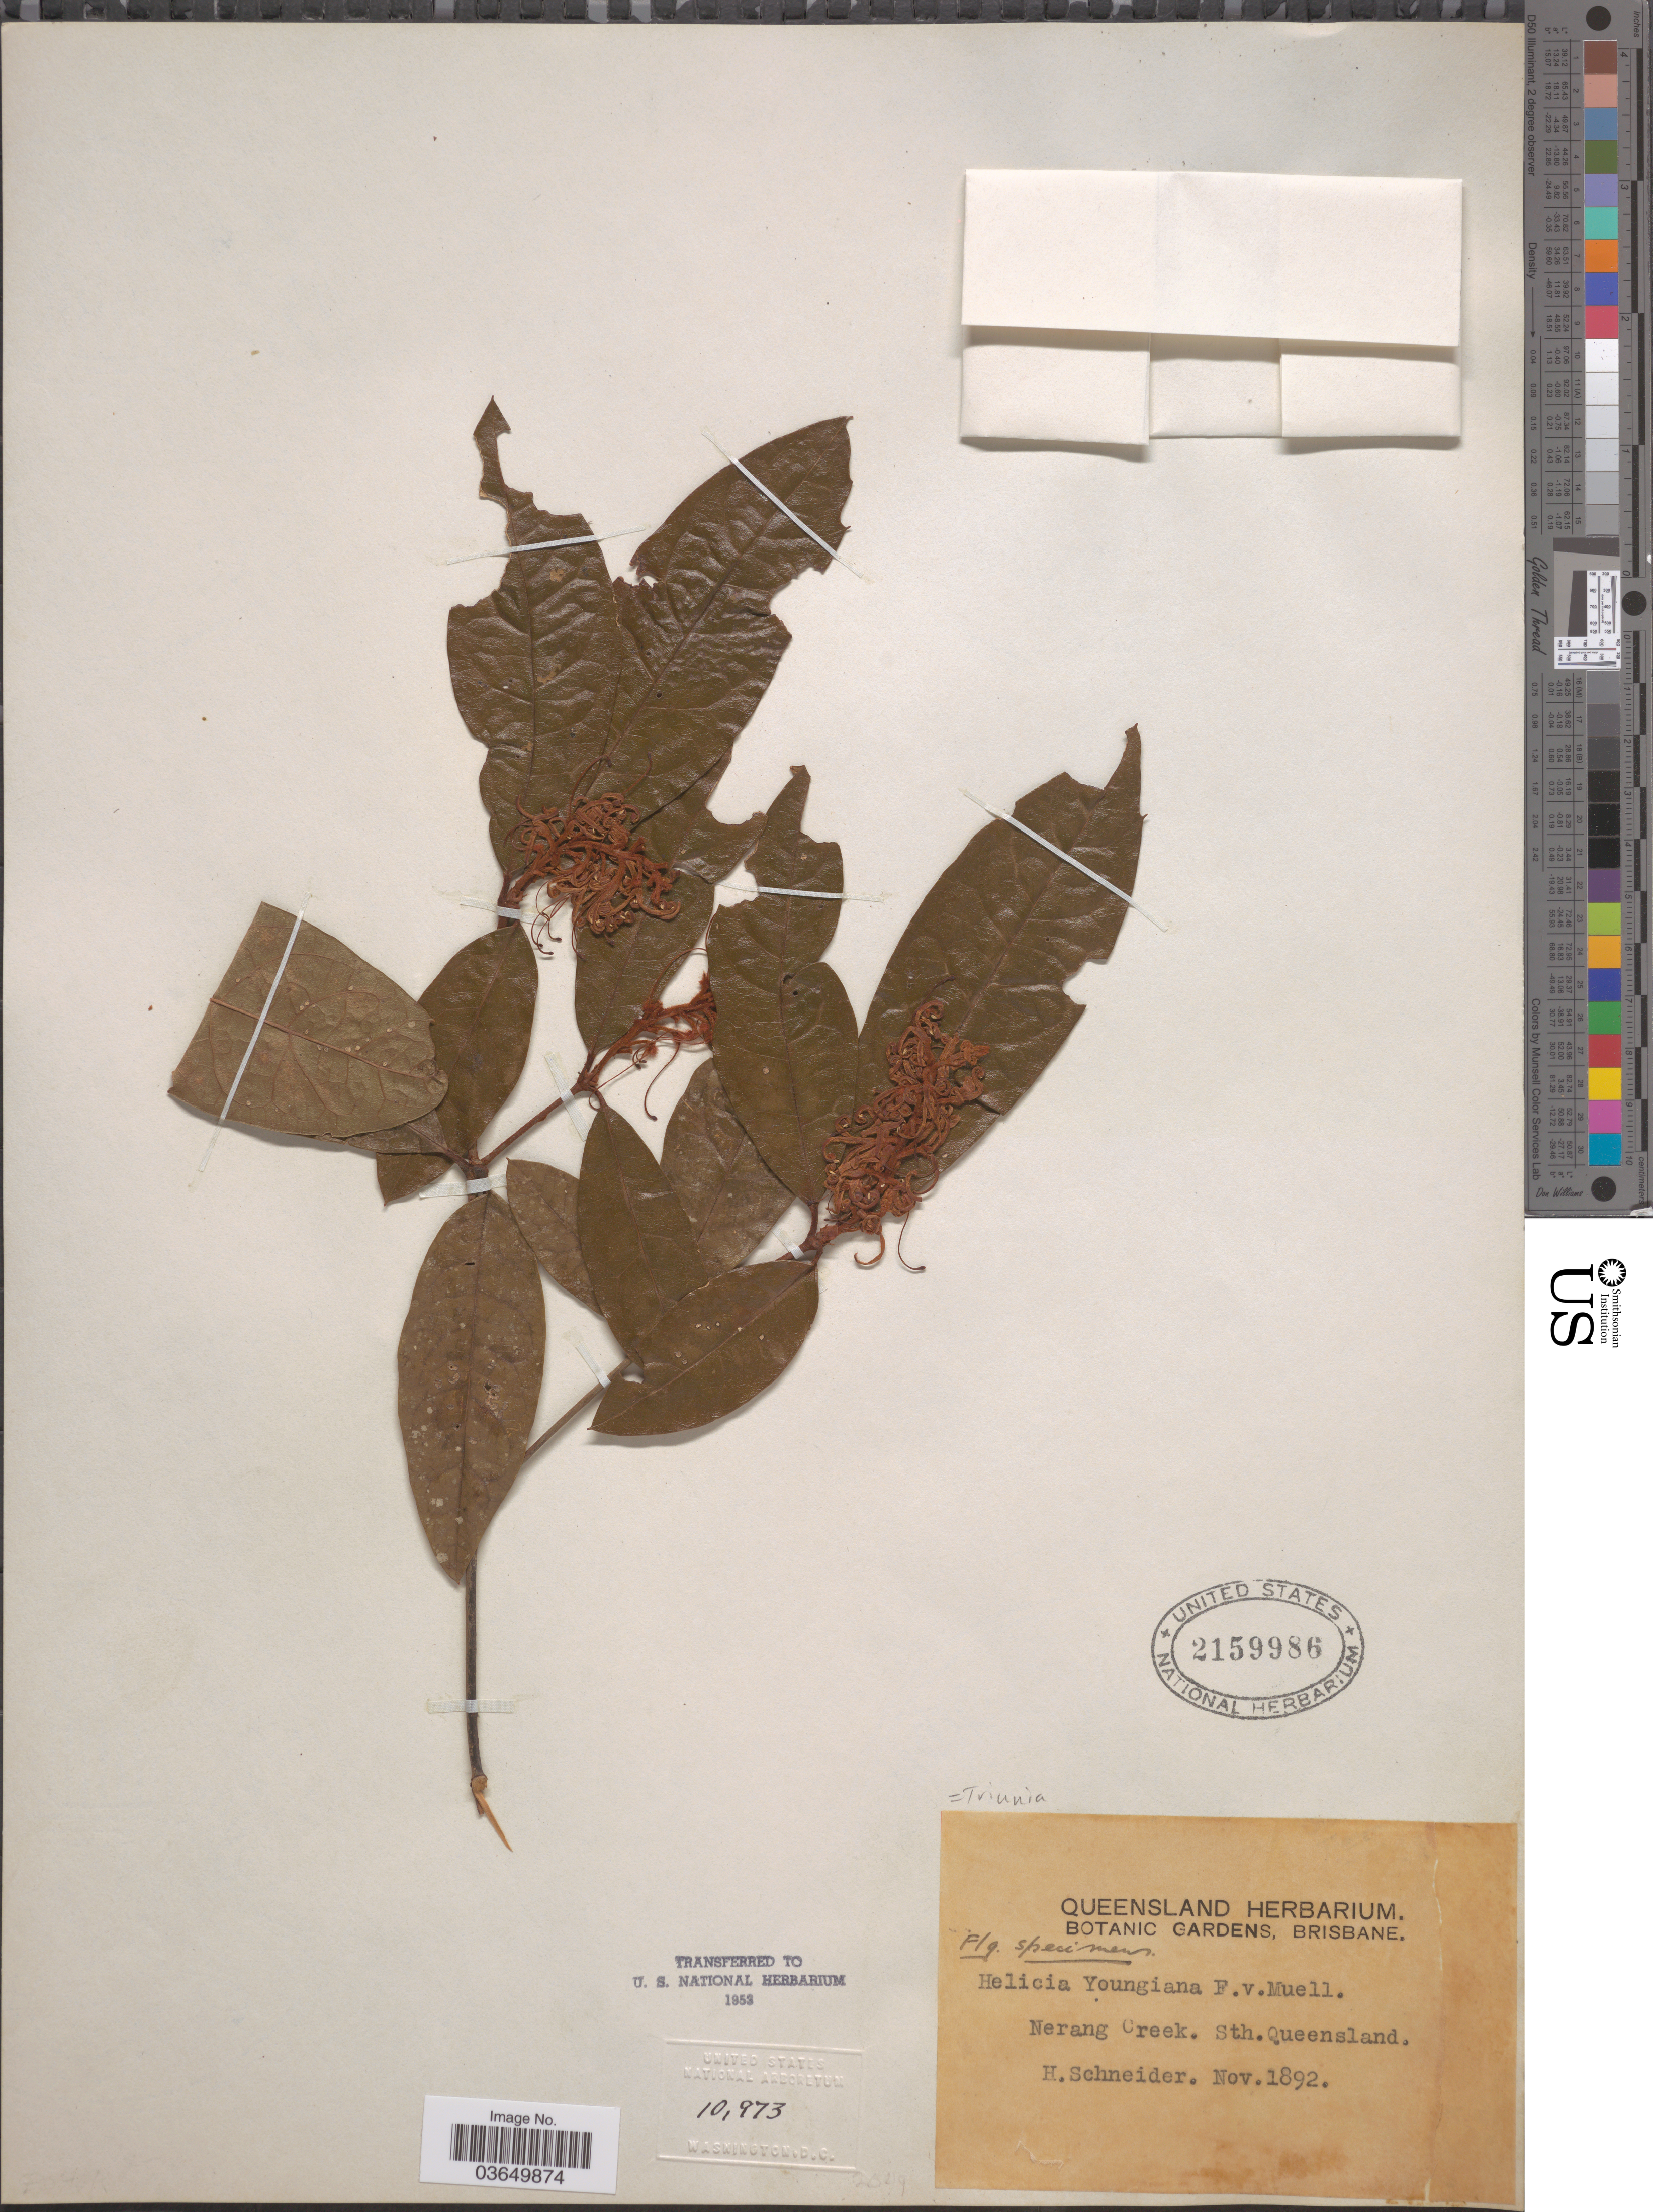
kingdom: Plantae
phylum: Tracheophyta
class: Magnoliopsida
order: Proteales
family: Proteaceae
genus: Helicia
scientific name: Helicia youngiana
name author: F. Muell.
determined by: Strong, Mark T., (BOT), Smithsonian Institution - National Museum of Natural History (UNITED STATES)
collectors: H. Schneider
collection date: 1892-11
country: Australia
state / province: Queensland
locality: Nerang Creek. Sth. Queensland.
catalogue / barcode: US 2159986